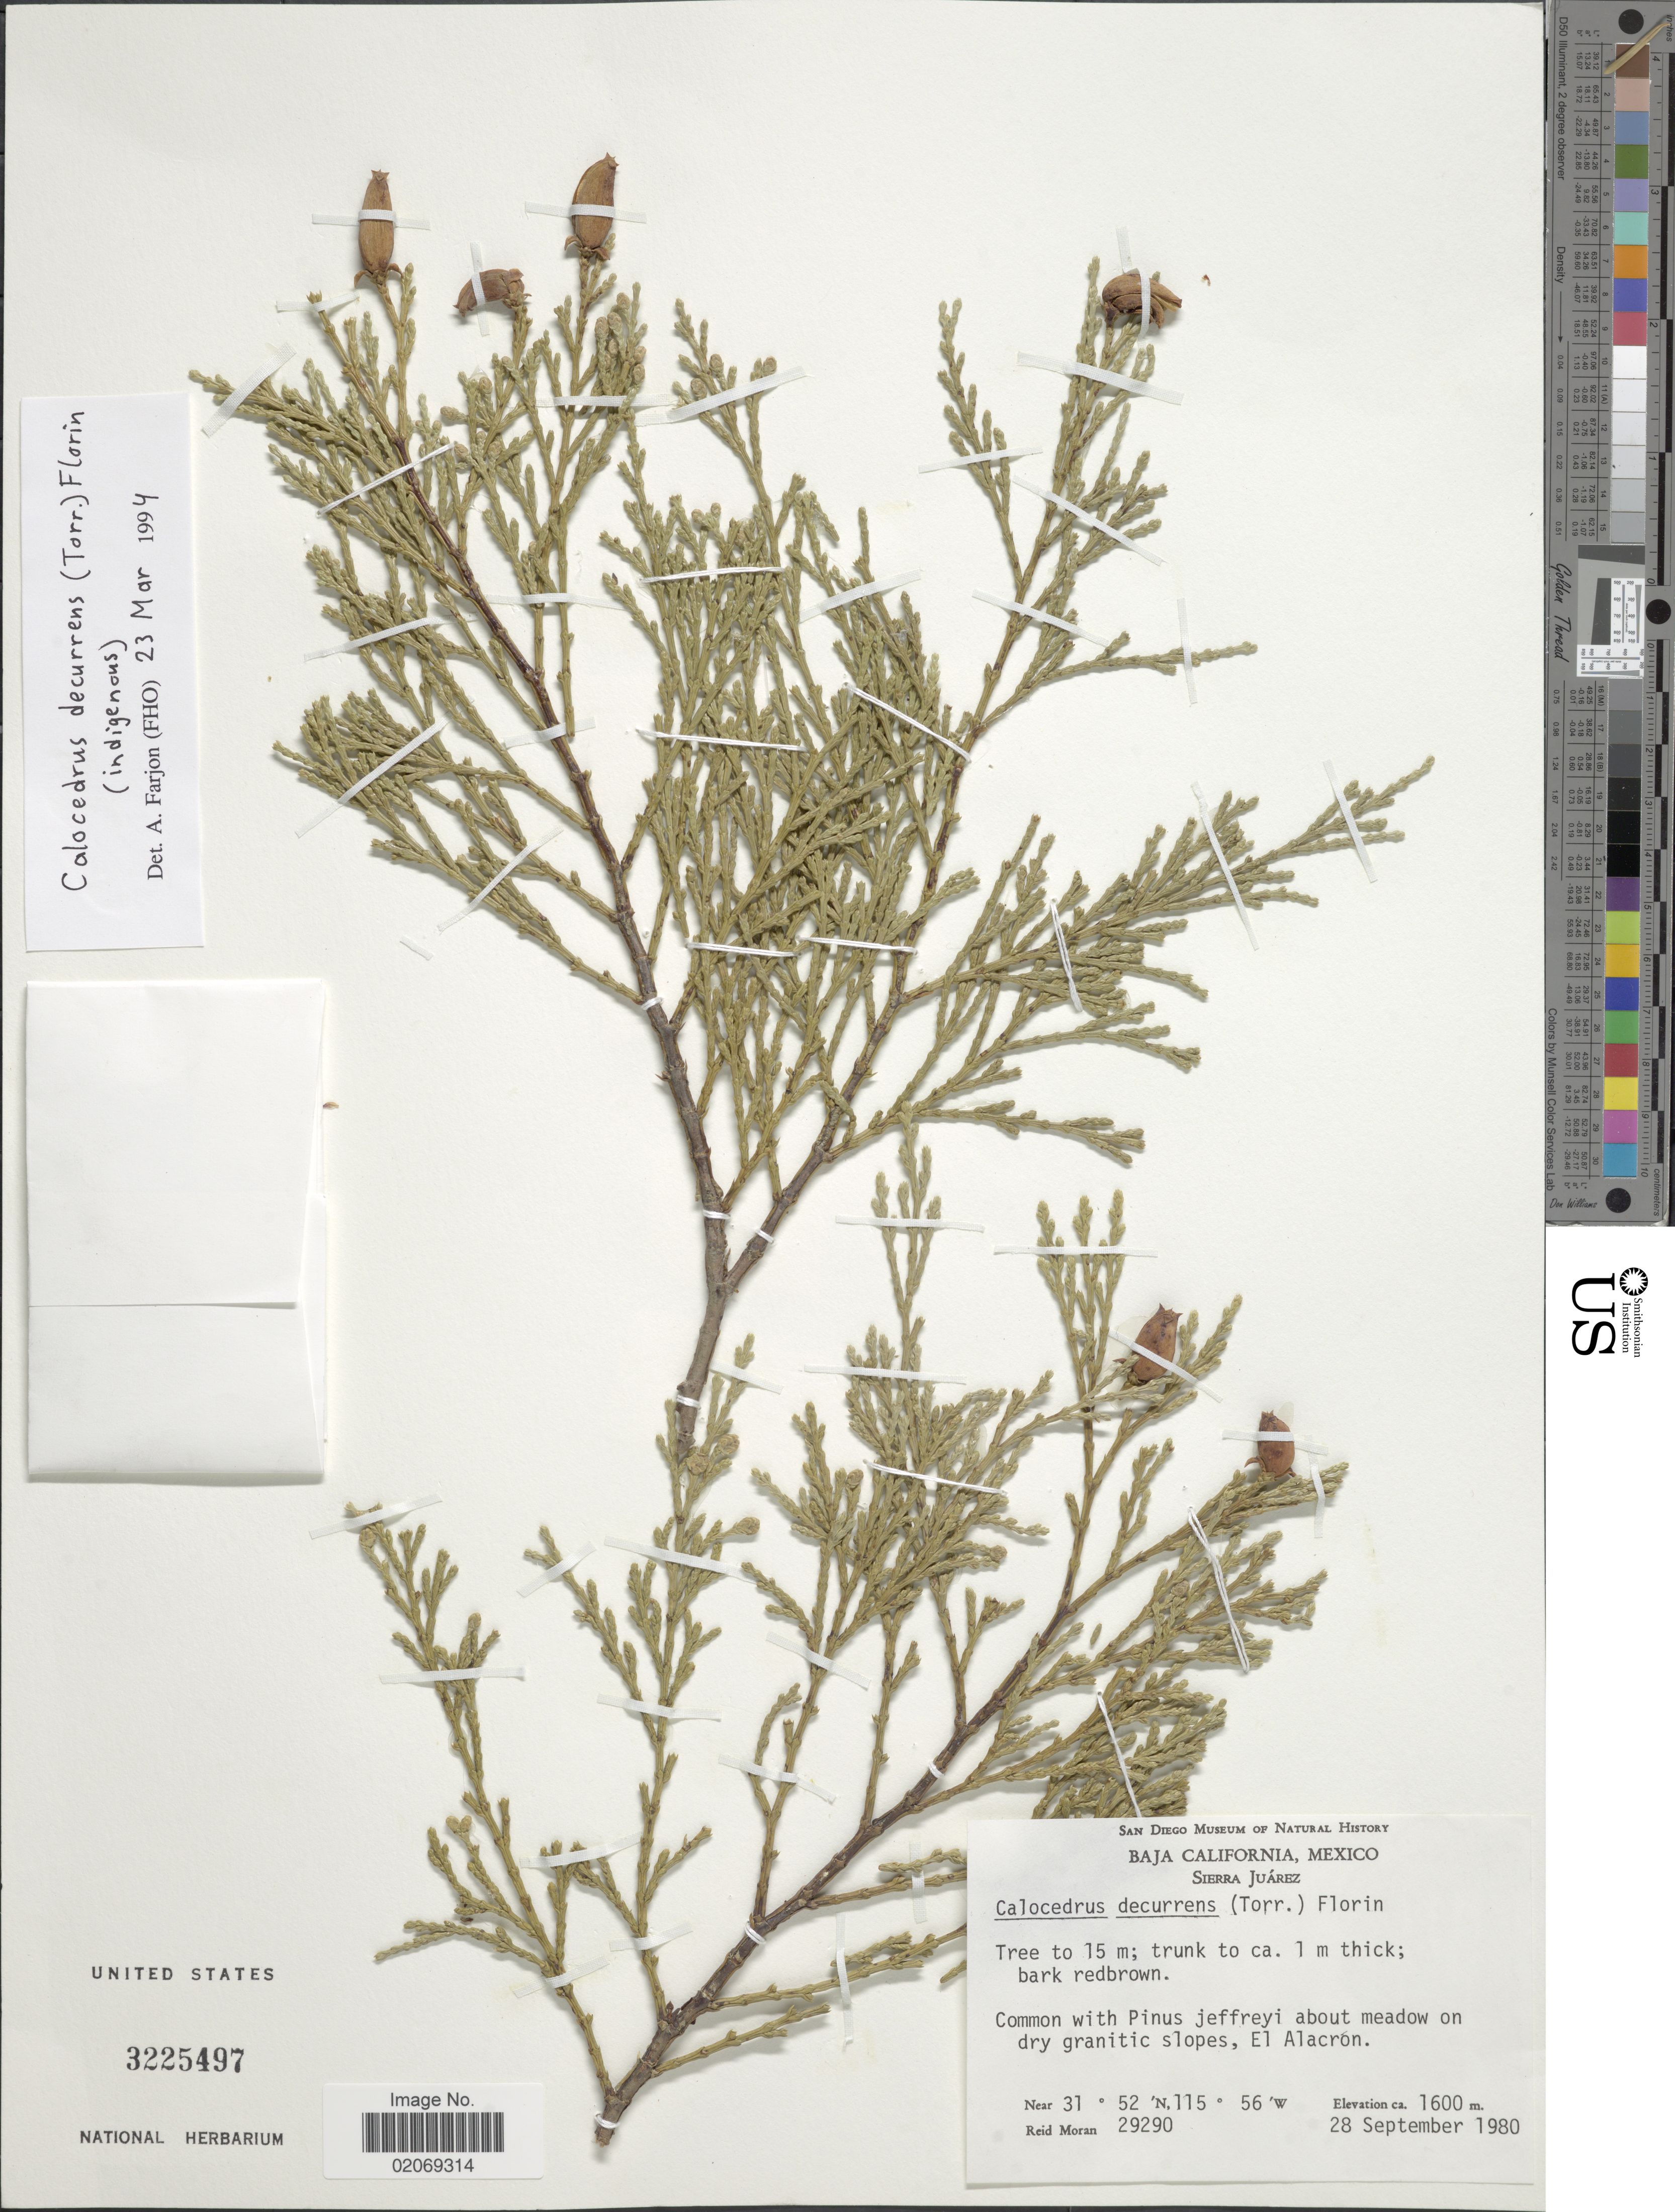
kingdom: Plantae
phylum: Tracheophyta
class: Pinopsida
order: Pinales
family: Cupressaceae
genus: Libocedrus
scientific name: Libocedrus decurrens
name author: Torr.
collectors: R. Moran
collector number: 29290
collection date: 1980-09-28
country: Mexico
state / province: Baja California Norte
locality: Sierra Juárez, Common with Pinus jeffreyi about meadow on dry granitic slopes, El Alacrón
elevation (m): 1600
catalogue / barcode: US 3225497